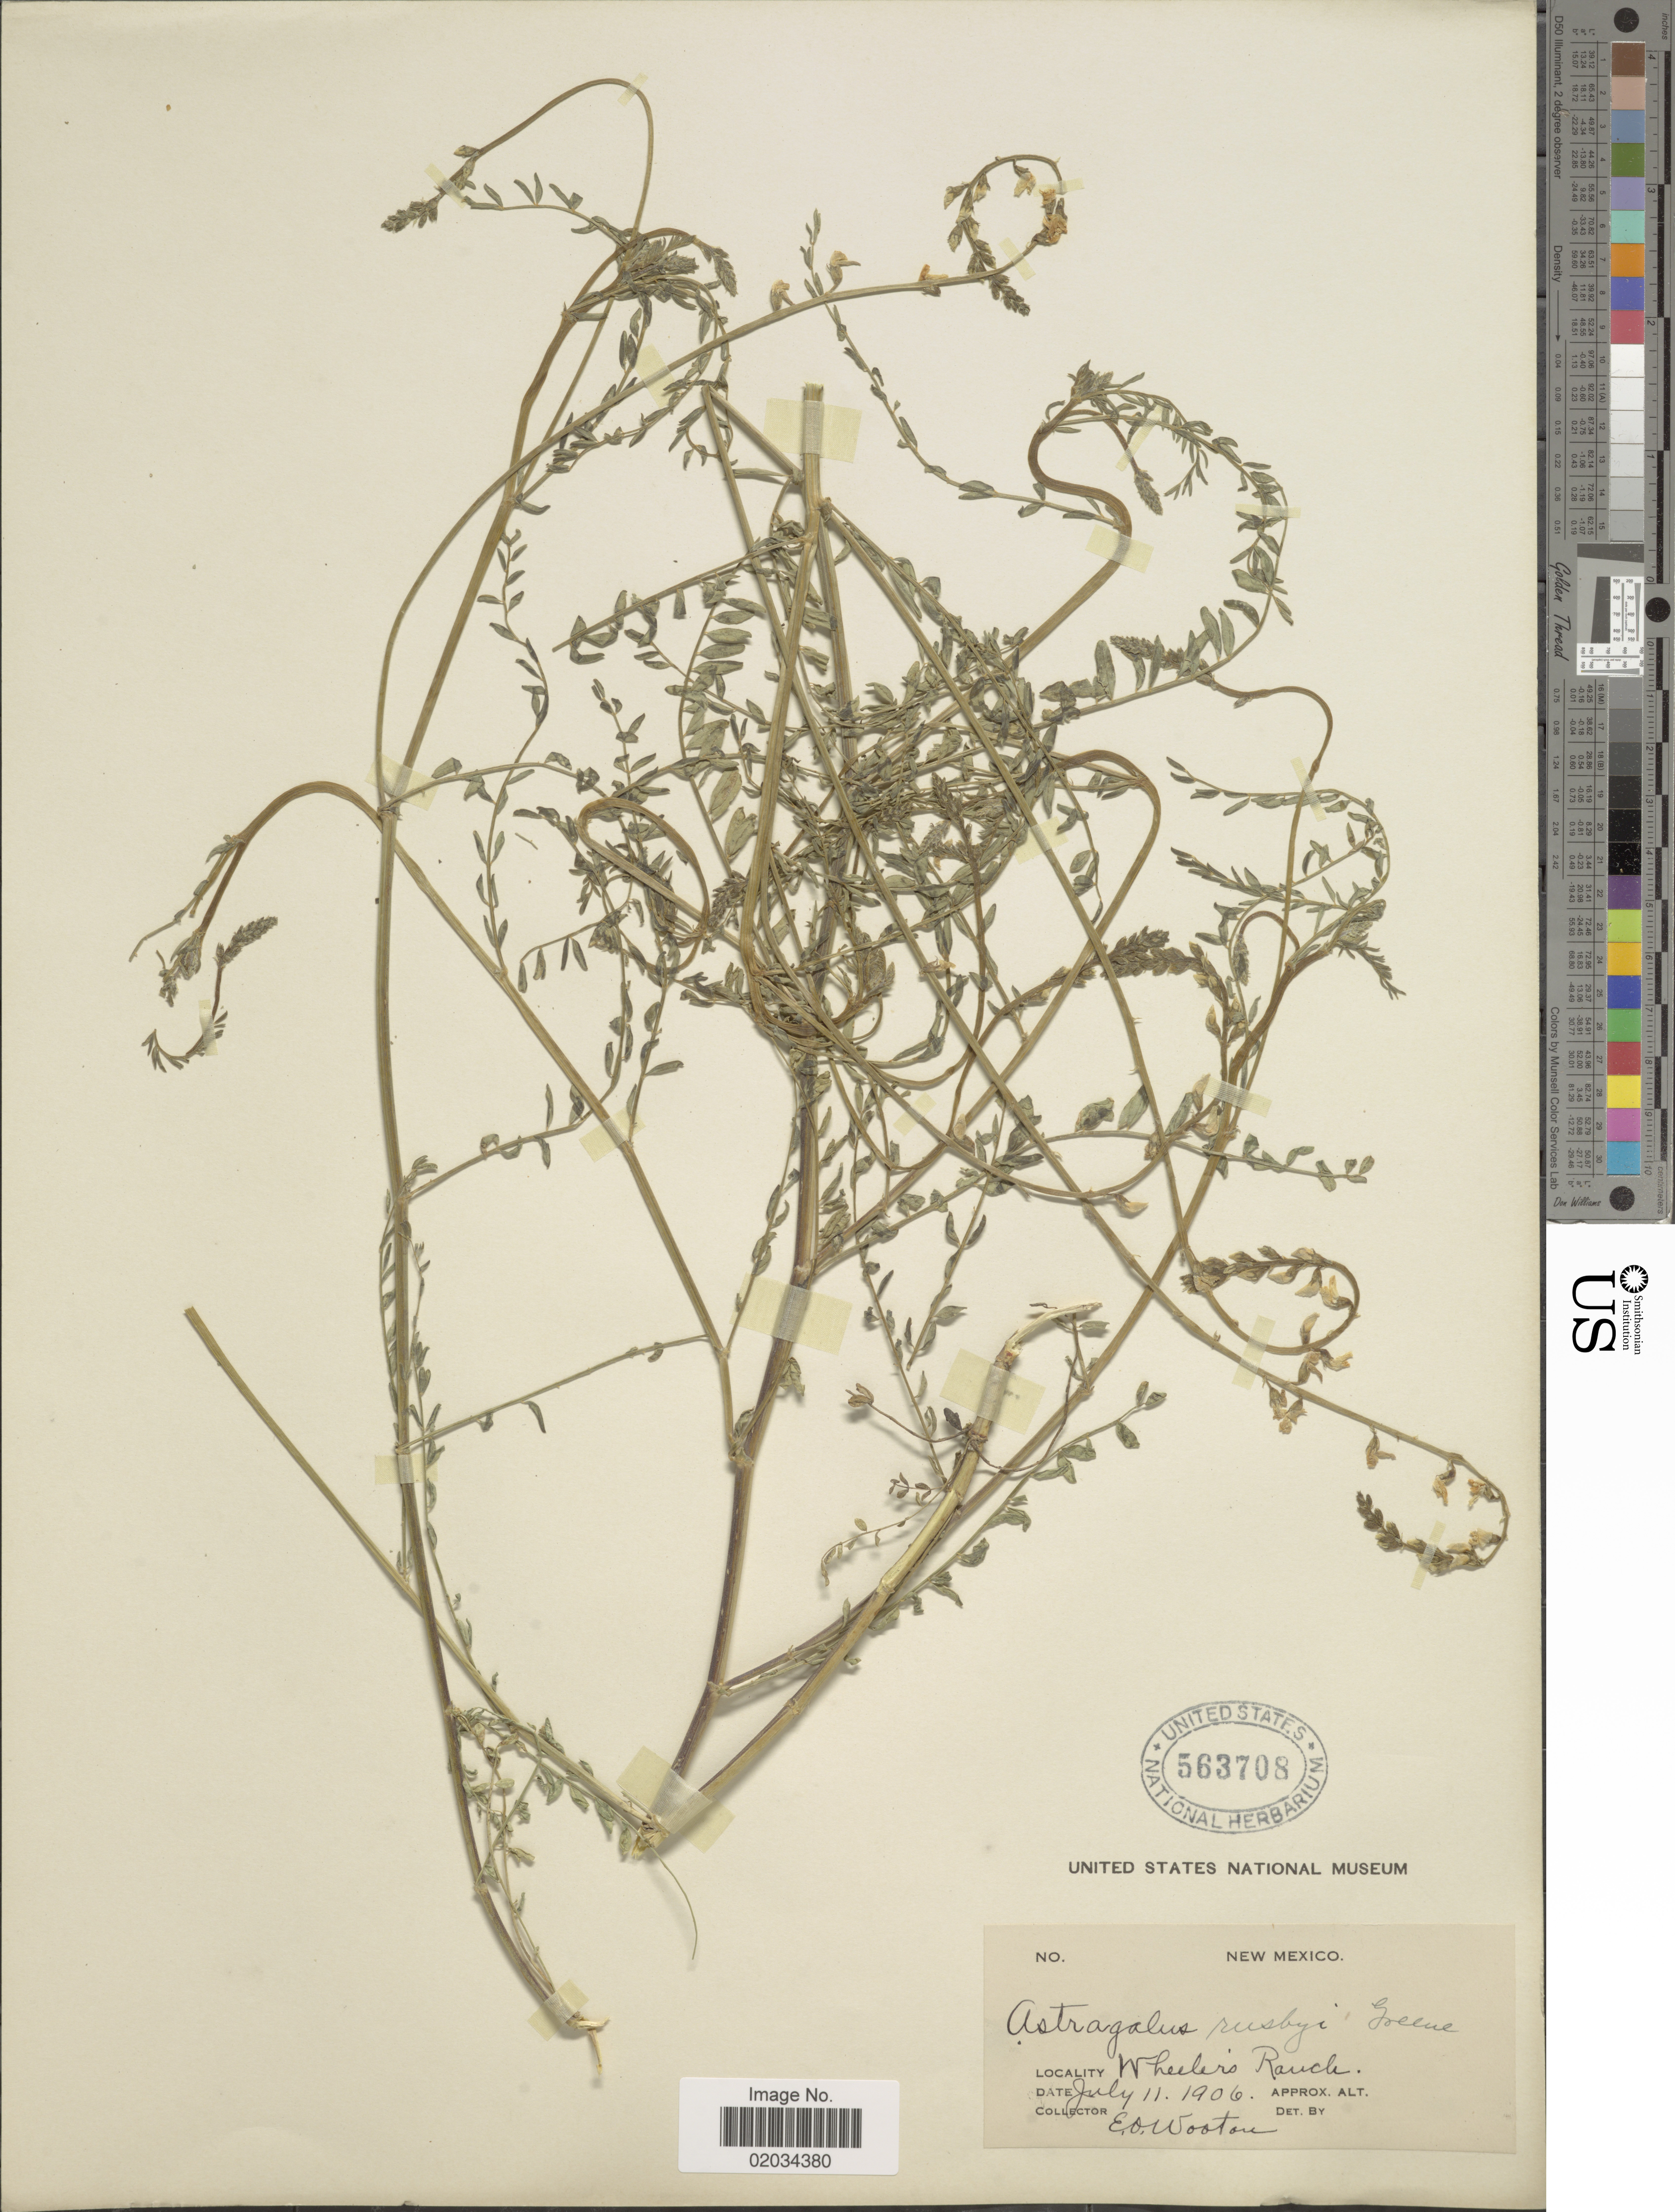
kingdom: Plantae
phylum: Tracheophyta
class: Magnoliopsida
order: Fabales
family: Fabaceae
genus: Astragalus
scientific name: Astragalus rusbyi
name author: Greene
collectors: E. O. Wooton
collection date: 1906-07-11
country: United States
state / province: New Mexico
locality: Wheelers Ranch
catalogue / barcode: US 563708